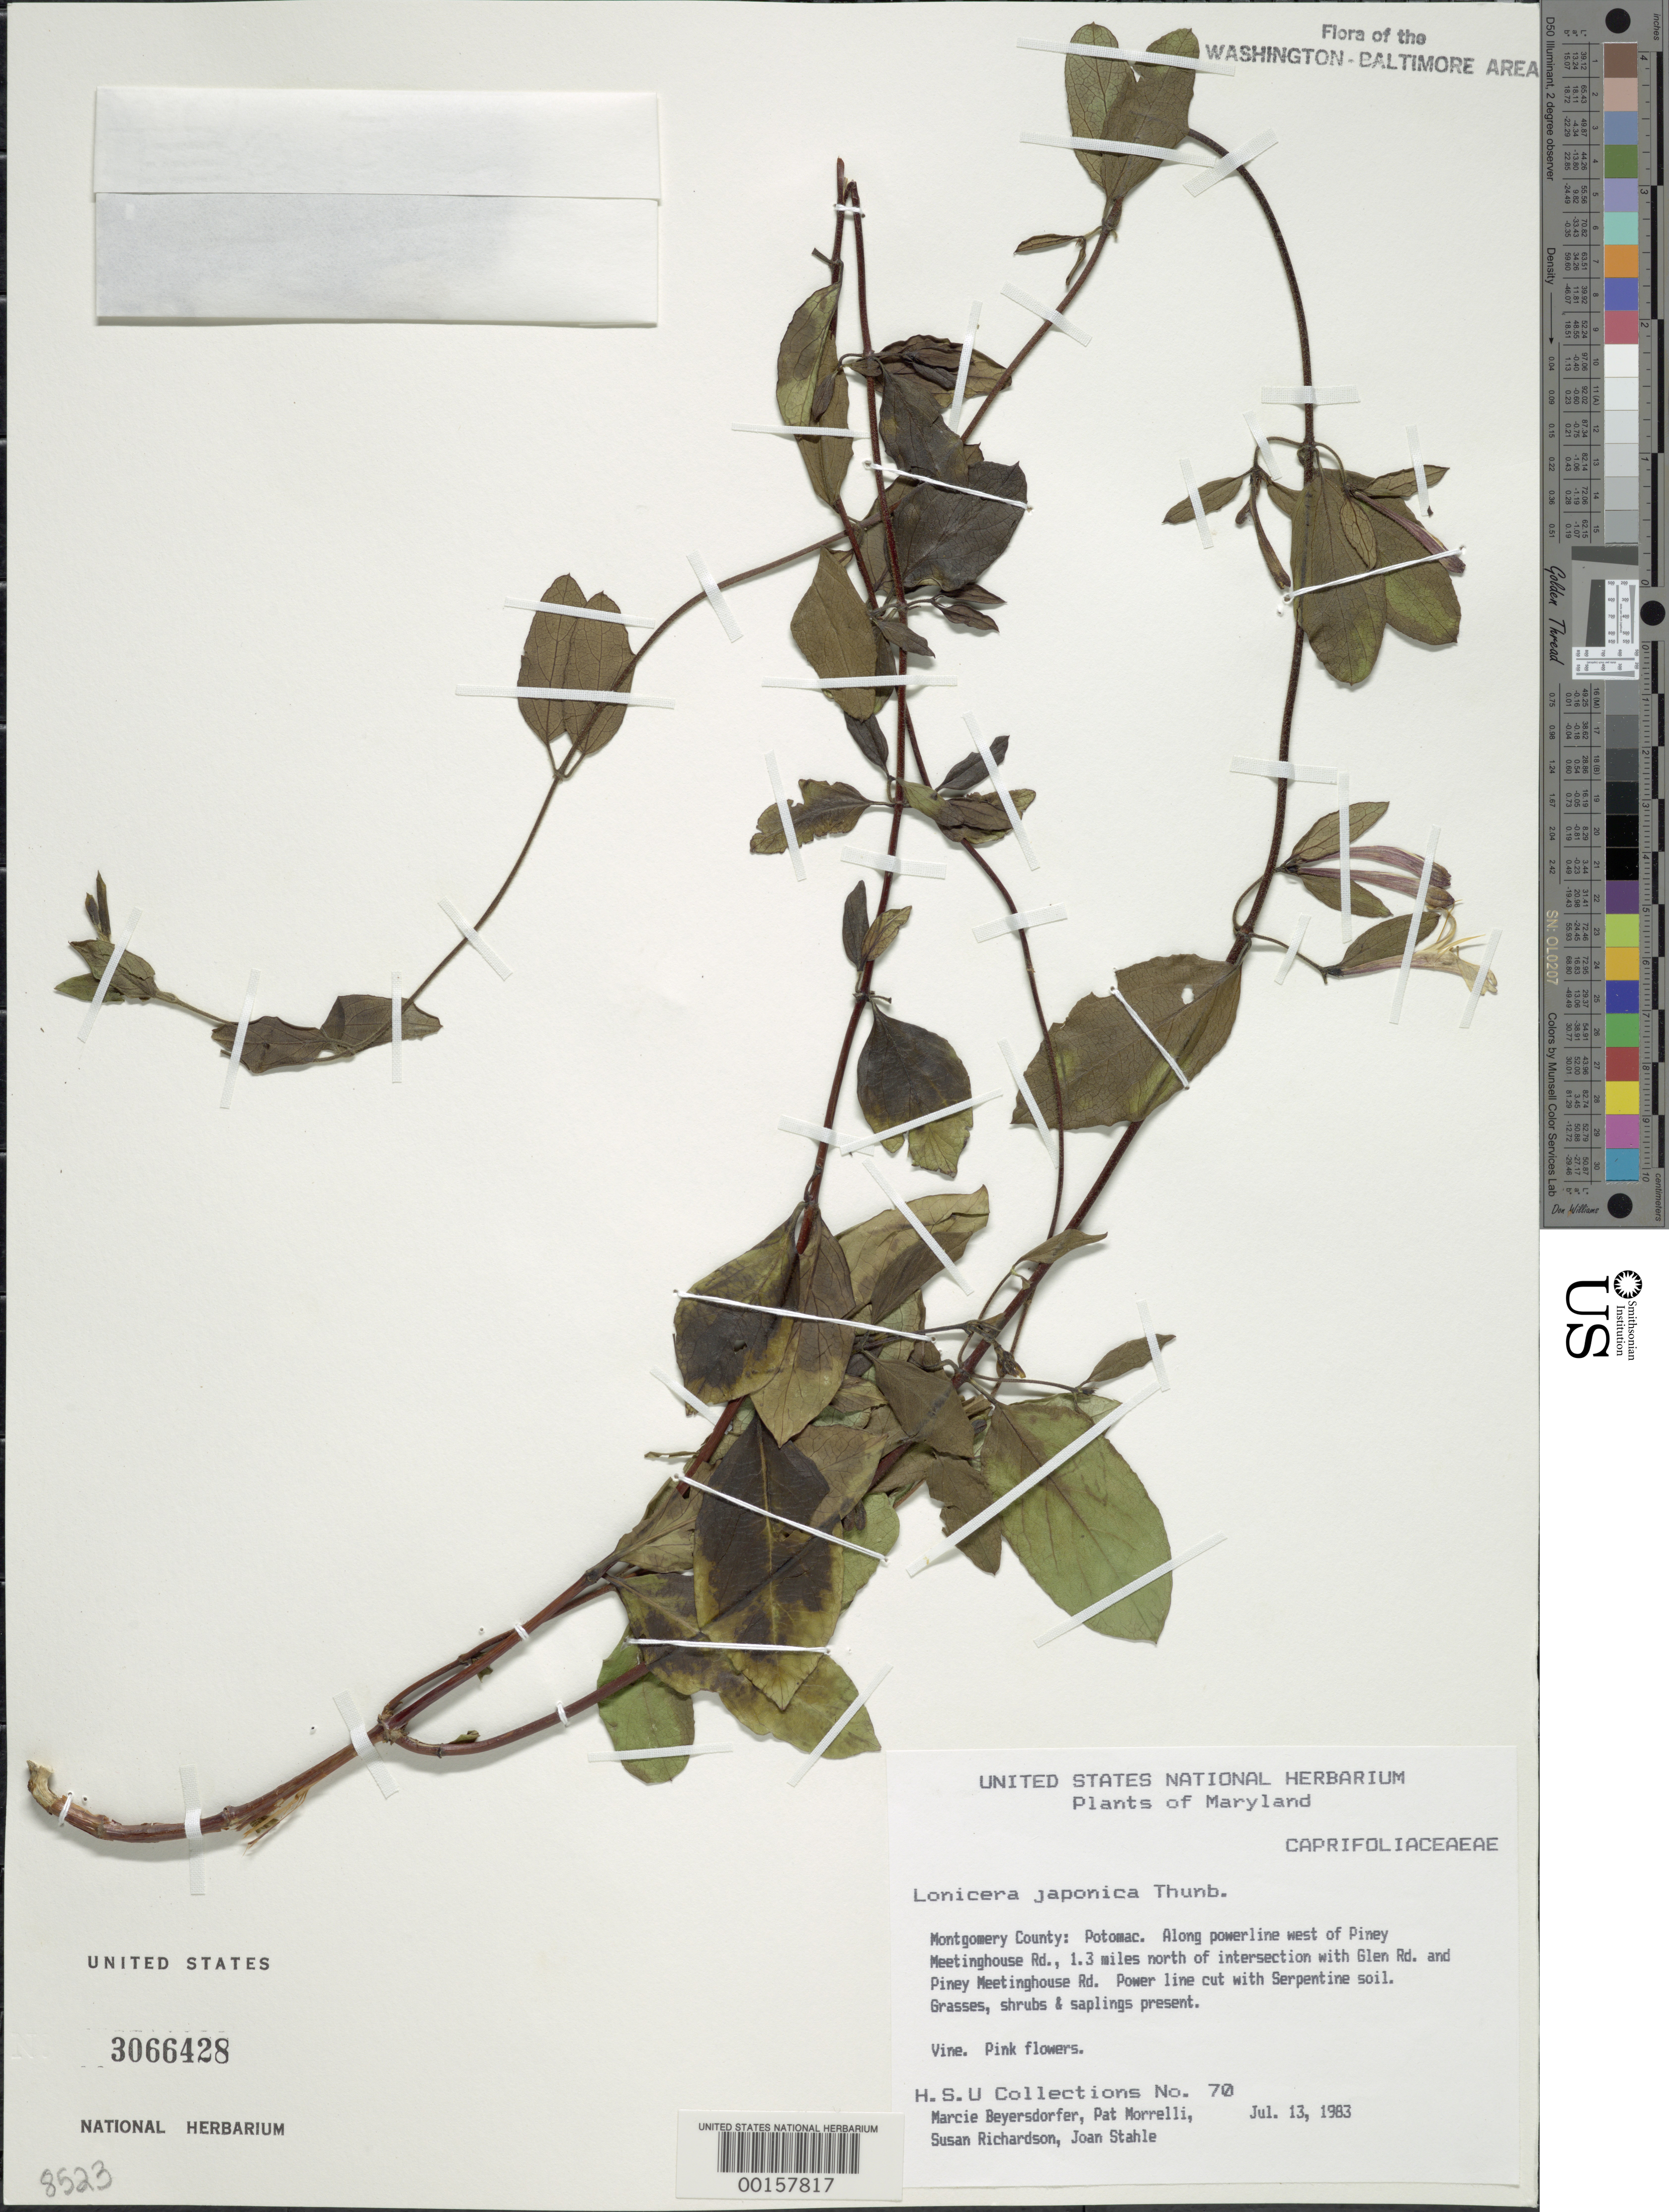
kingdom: Plantae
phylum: Tracheophyta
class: Magnoliopsida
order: Dipsacales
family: Caprifoliaceae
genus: Lonicera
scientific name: Lonicera japonica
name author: Thunb.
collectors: Herbarium Services Unit Staff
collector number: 70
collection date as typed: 13 Jul 1983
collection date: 1983-07-13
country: United States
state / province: Maryland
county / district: Montgomery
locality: Glen Rd. and Piney Meetinghouse Rd.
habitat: Power line cut with serpentine soil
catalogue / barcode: US 3066428